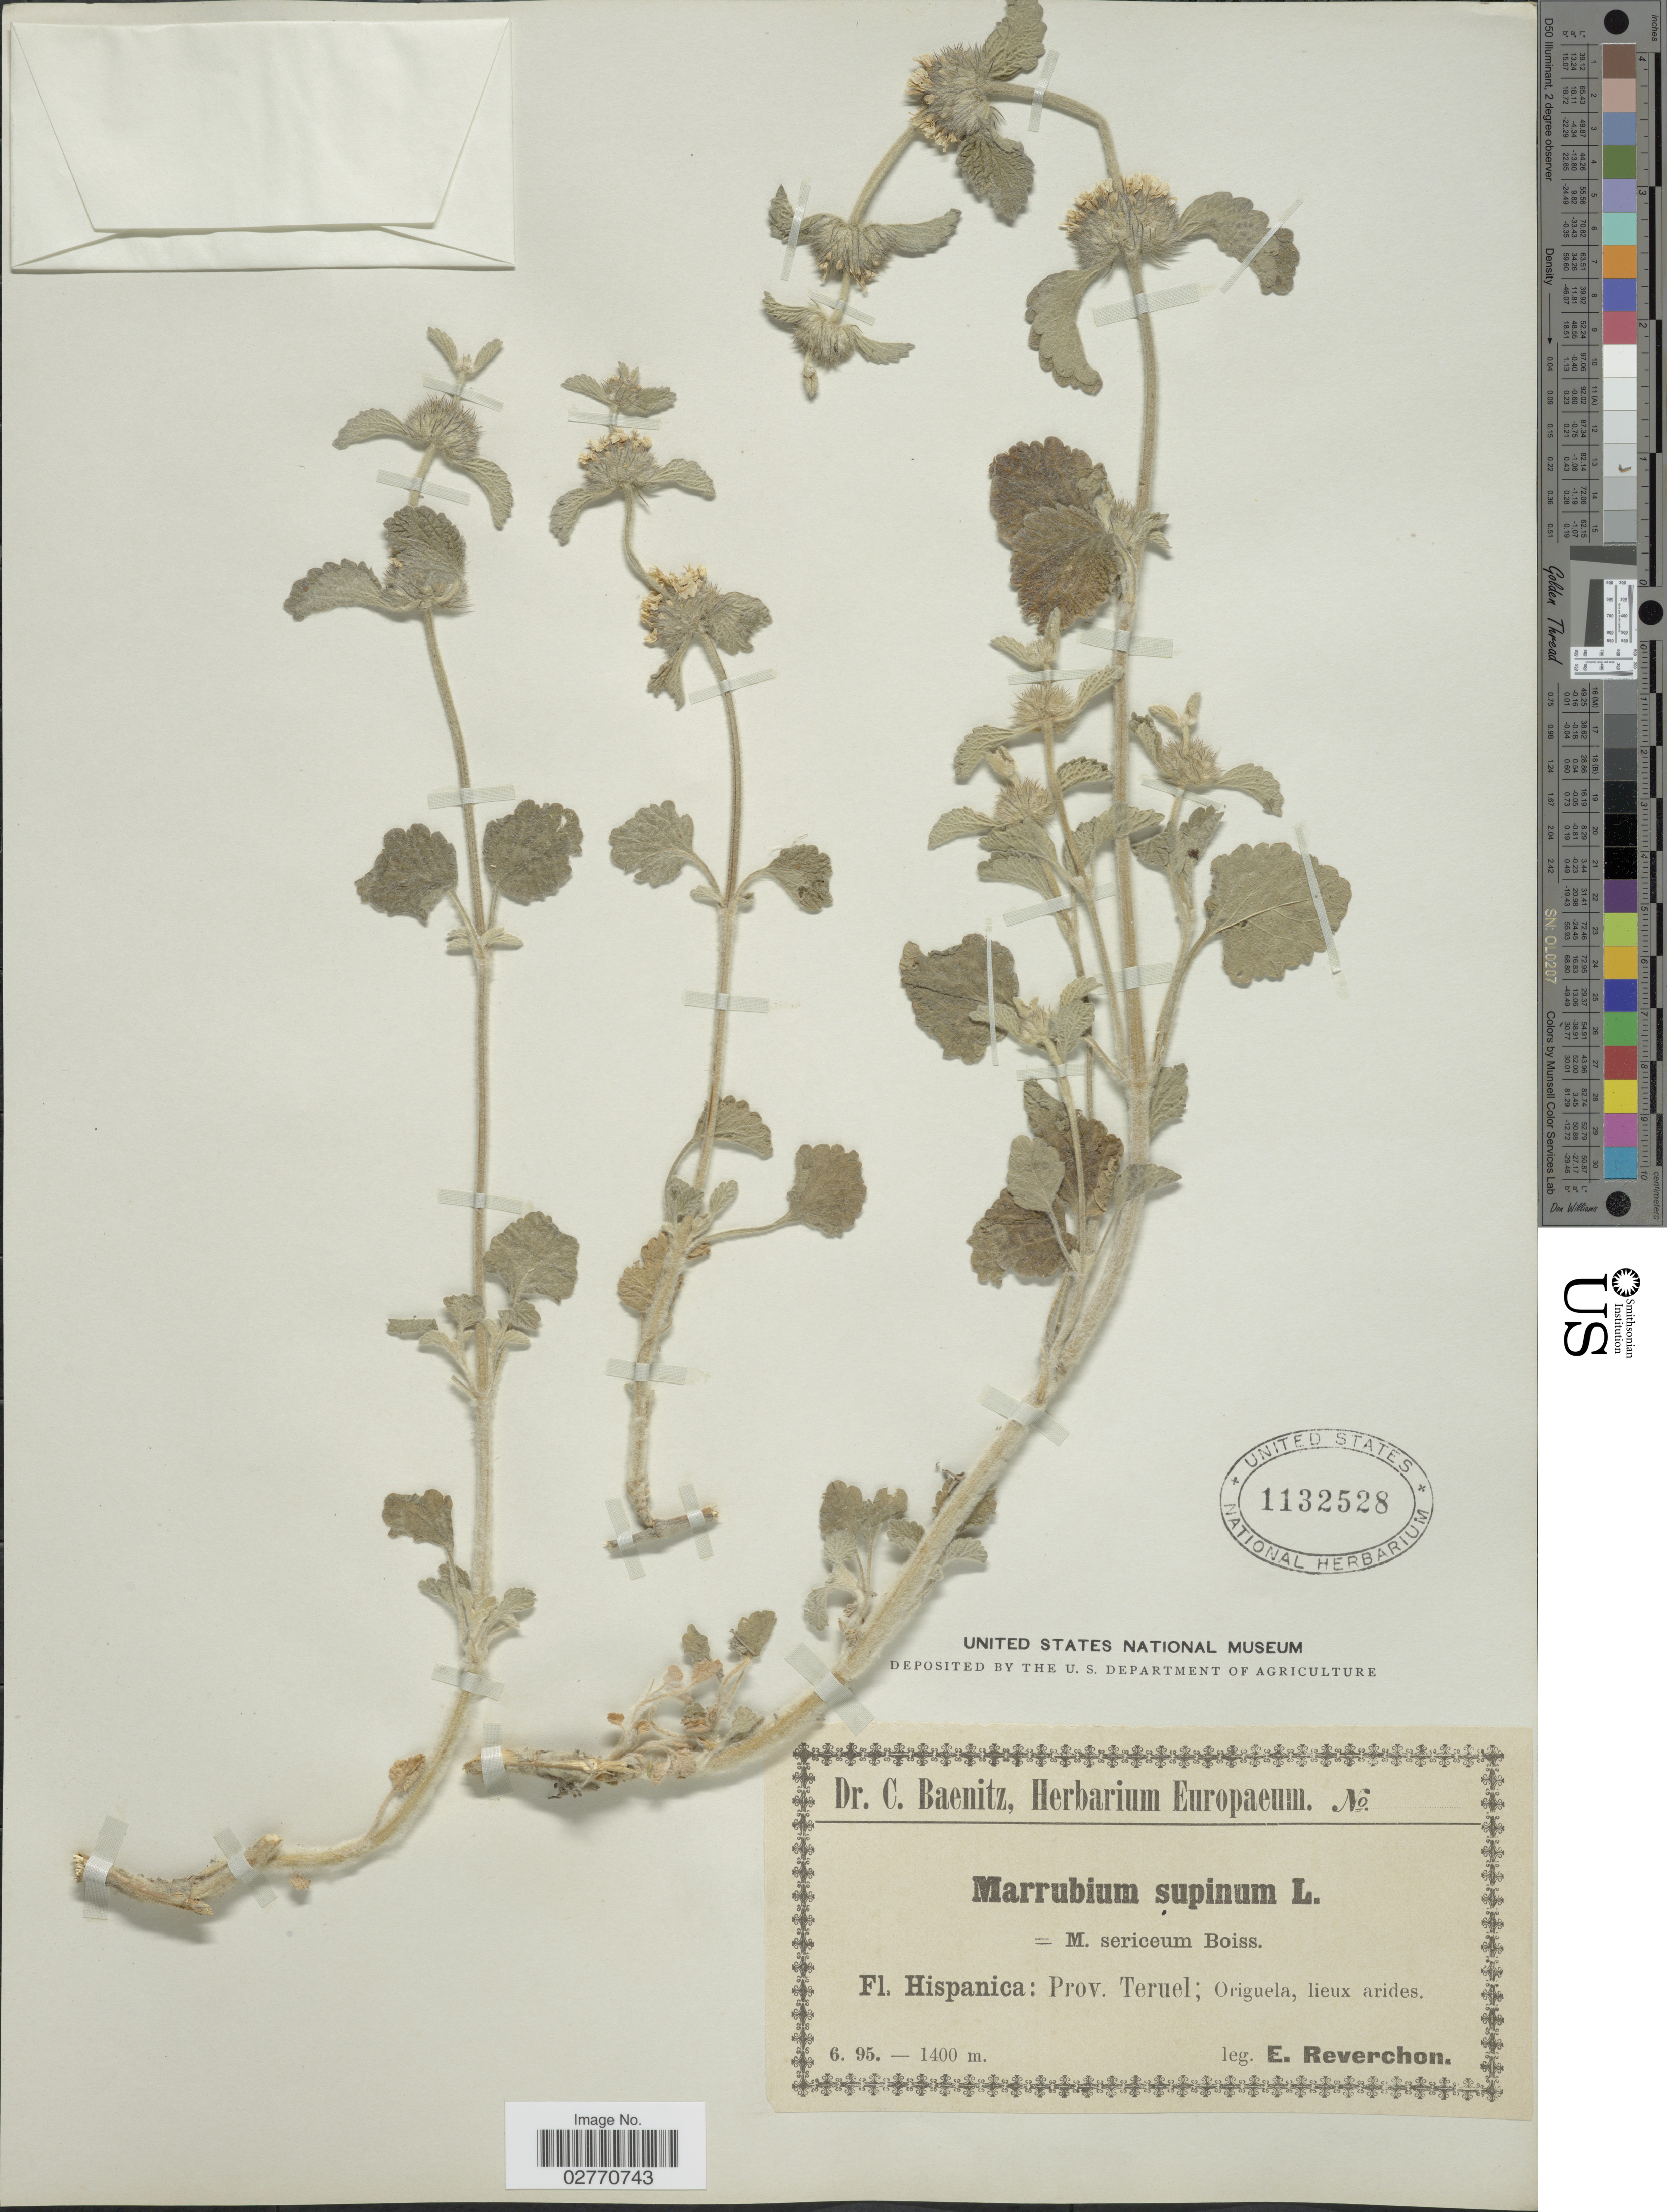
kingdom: Plantae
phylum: Tracheophyta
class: Magnoliopsida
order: Lamiales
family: Lamiaceae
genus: Marrubium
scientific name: Marrubium supinum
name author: L.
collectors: E. Reverchon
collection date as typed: Transcribed d/m/y: /6/95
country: Spain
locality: Hispanica: Prov. Teruel; Origuela.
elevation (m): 1400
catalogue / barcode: US 1132528